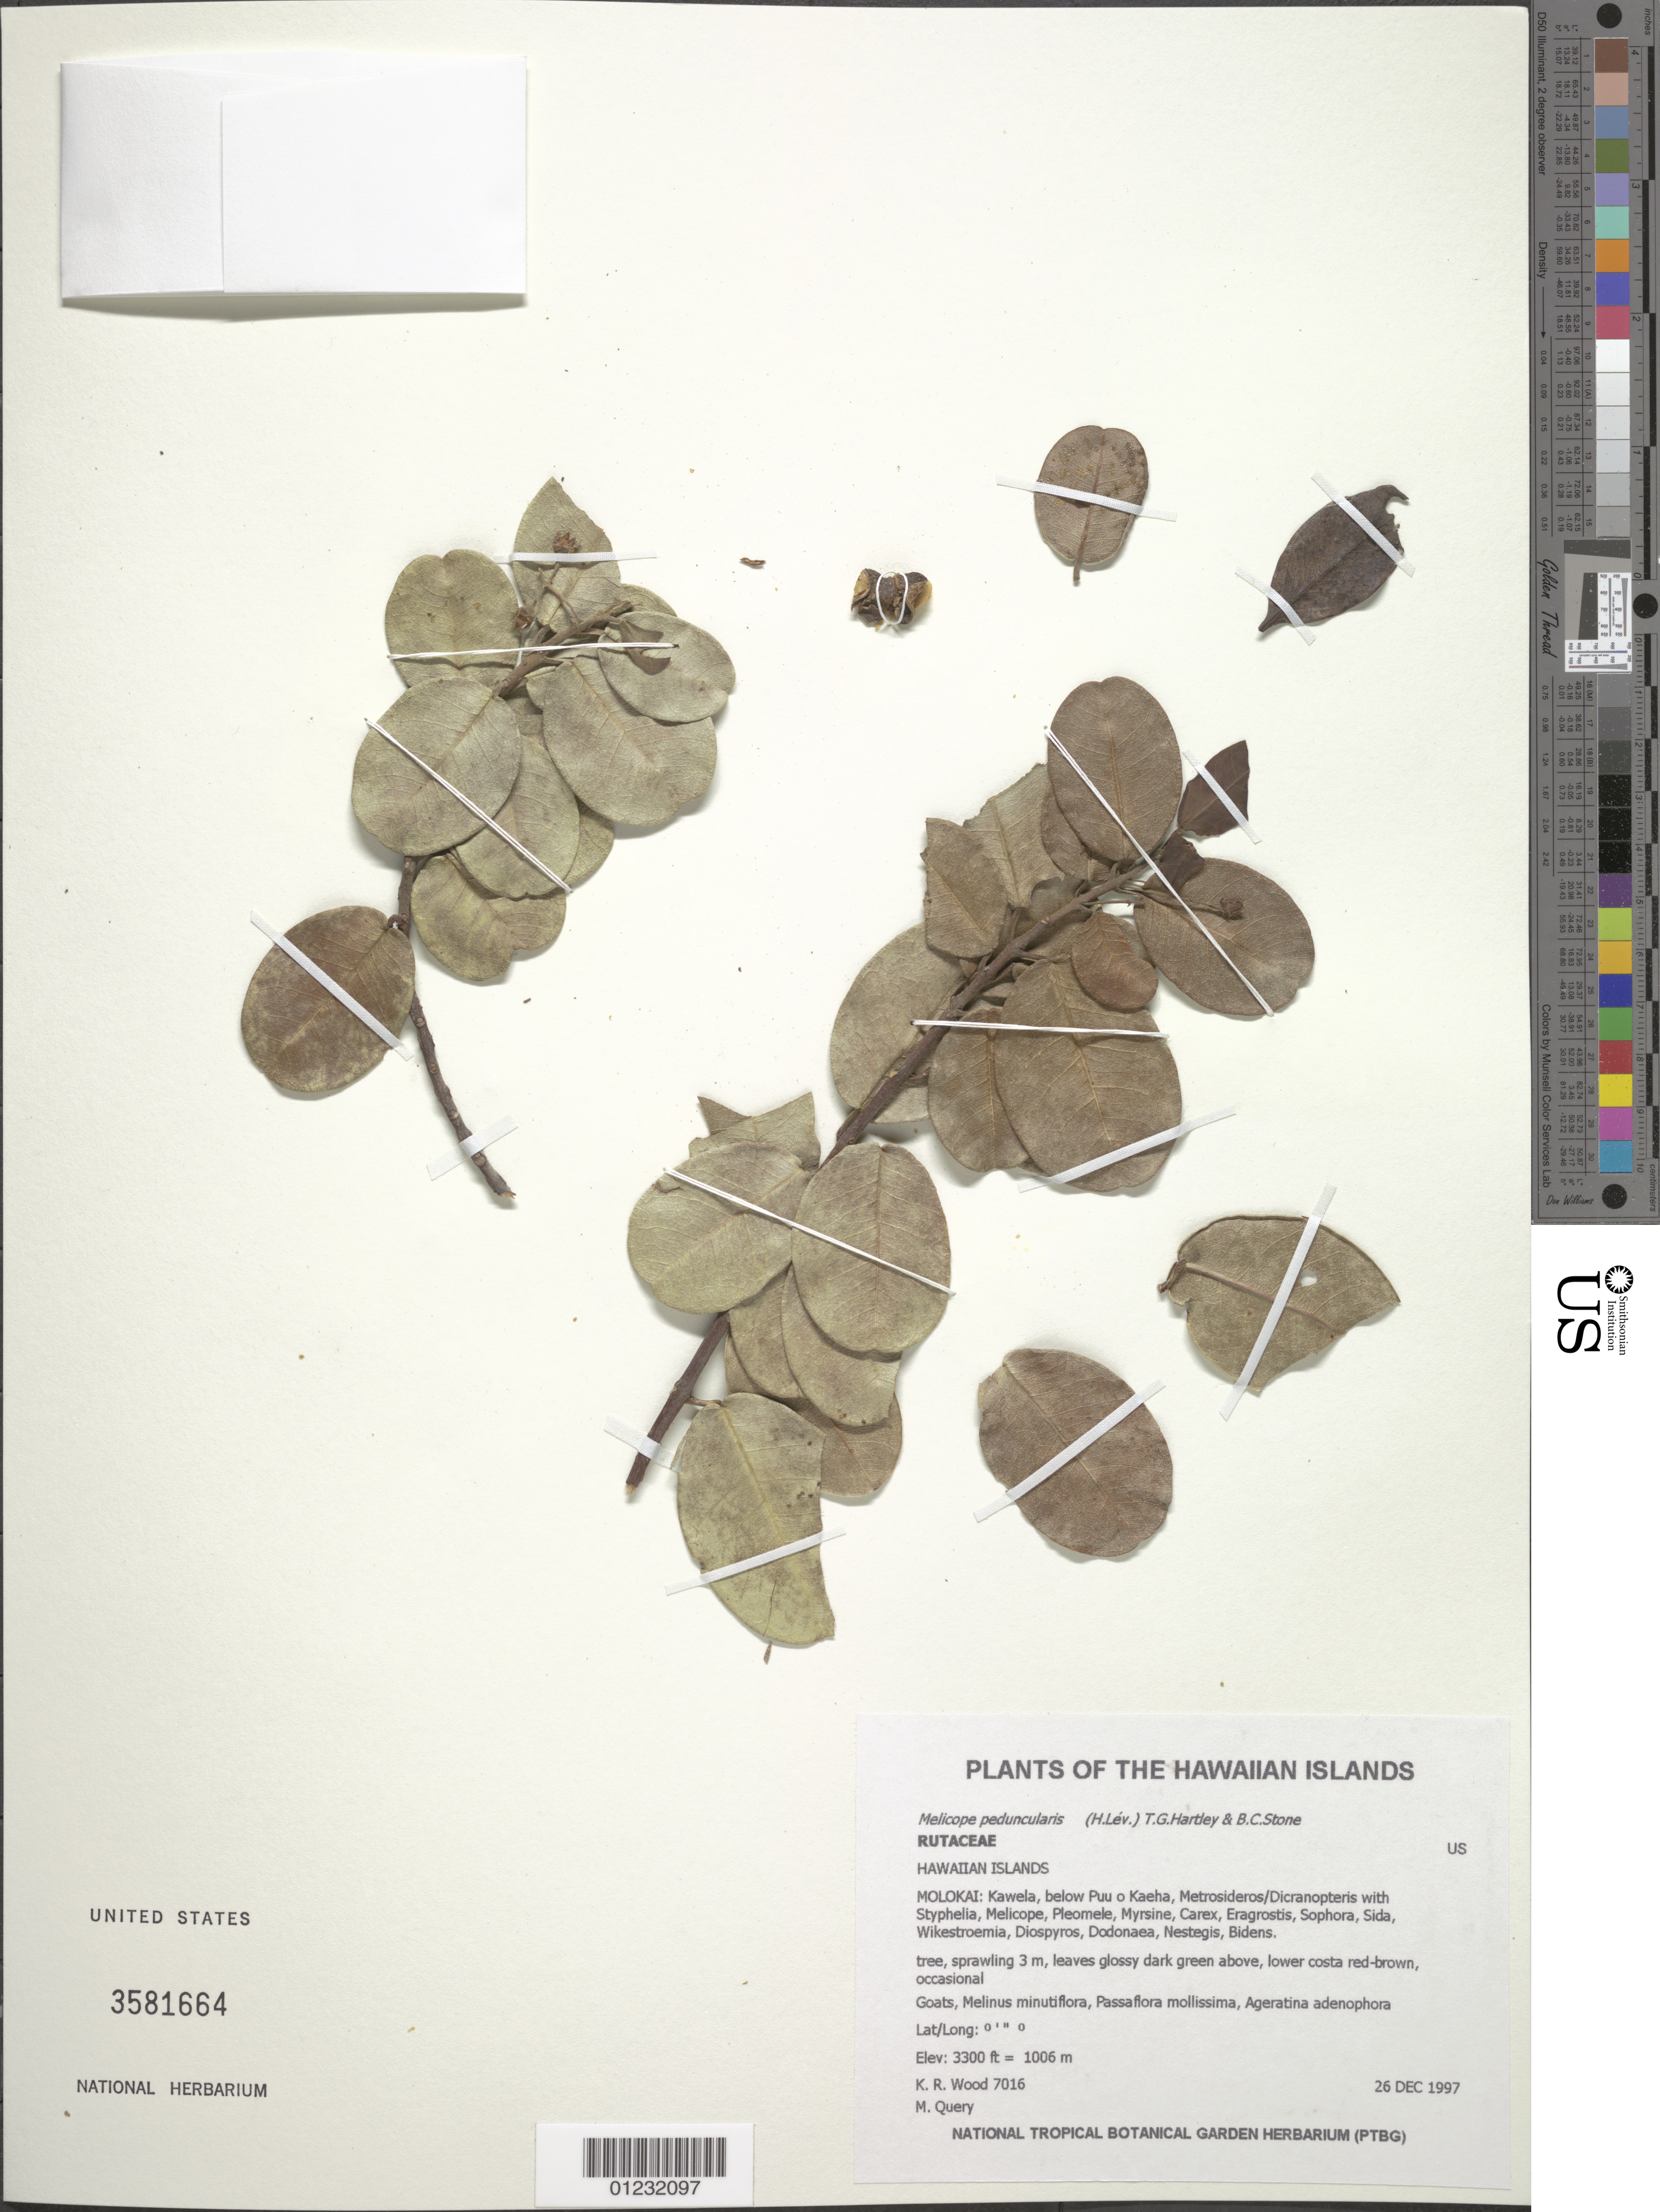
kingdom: Plantae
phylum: Tracheophyta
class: Magnoliopsida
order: Sapindales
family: Rutaceae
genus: Melicope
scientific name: Melicope peduncularis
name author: (H. Lév.) T.G. Hartley & B.C. Stone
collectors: K. R. Wood & M. Query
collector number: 3171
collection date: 1997-12-26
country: United States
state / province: Hawaii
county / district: Maui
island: Moloka'i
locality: Kawela, below Puu o Kaeha.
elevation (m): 1006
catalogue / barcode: US 3581664